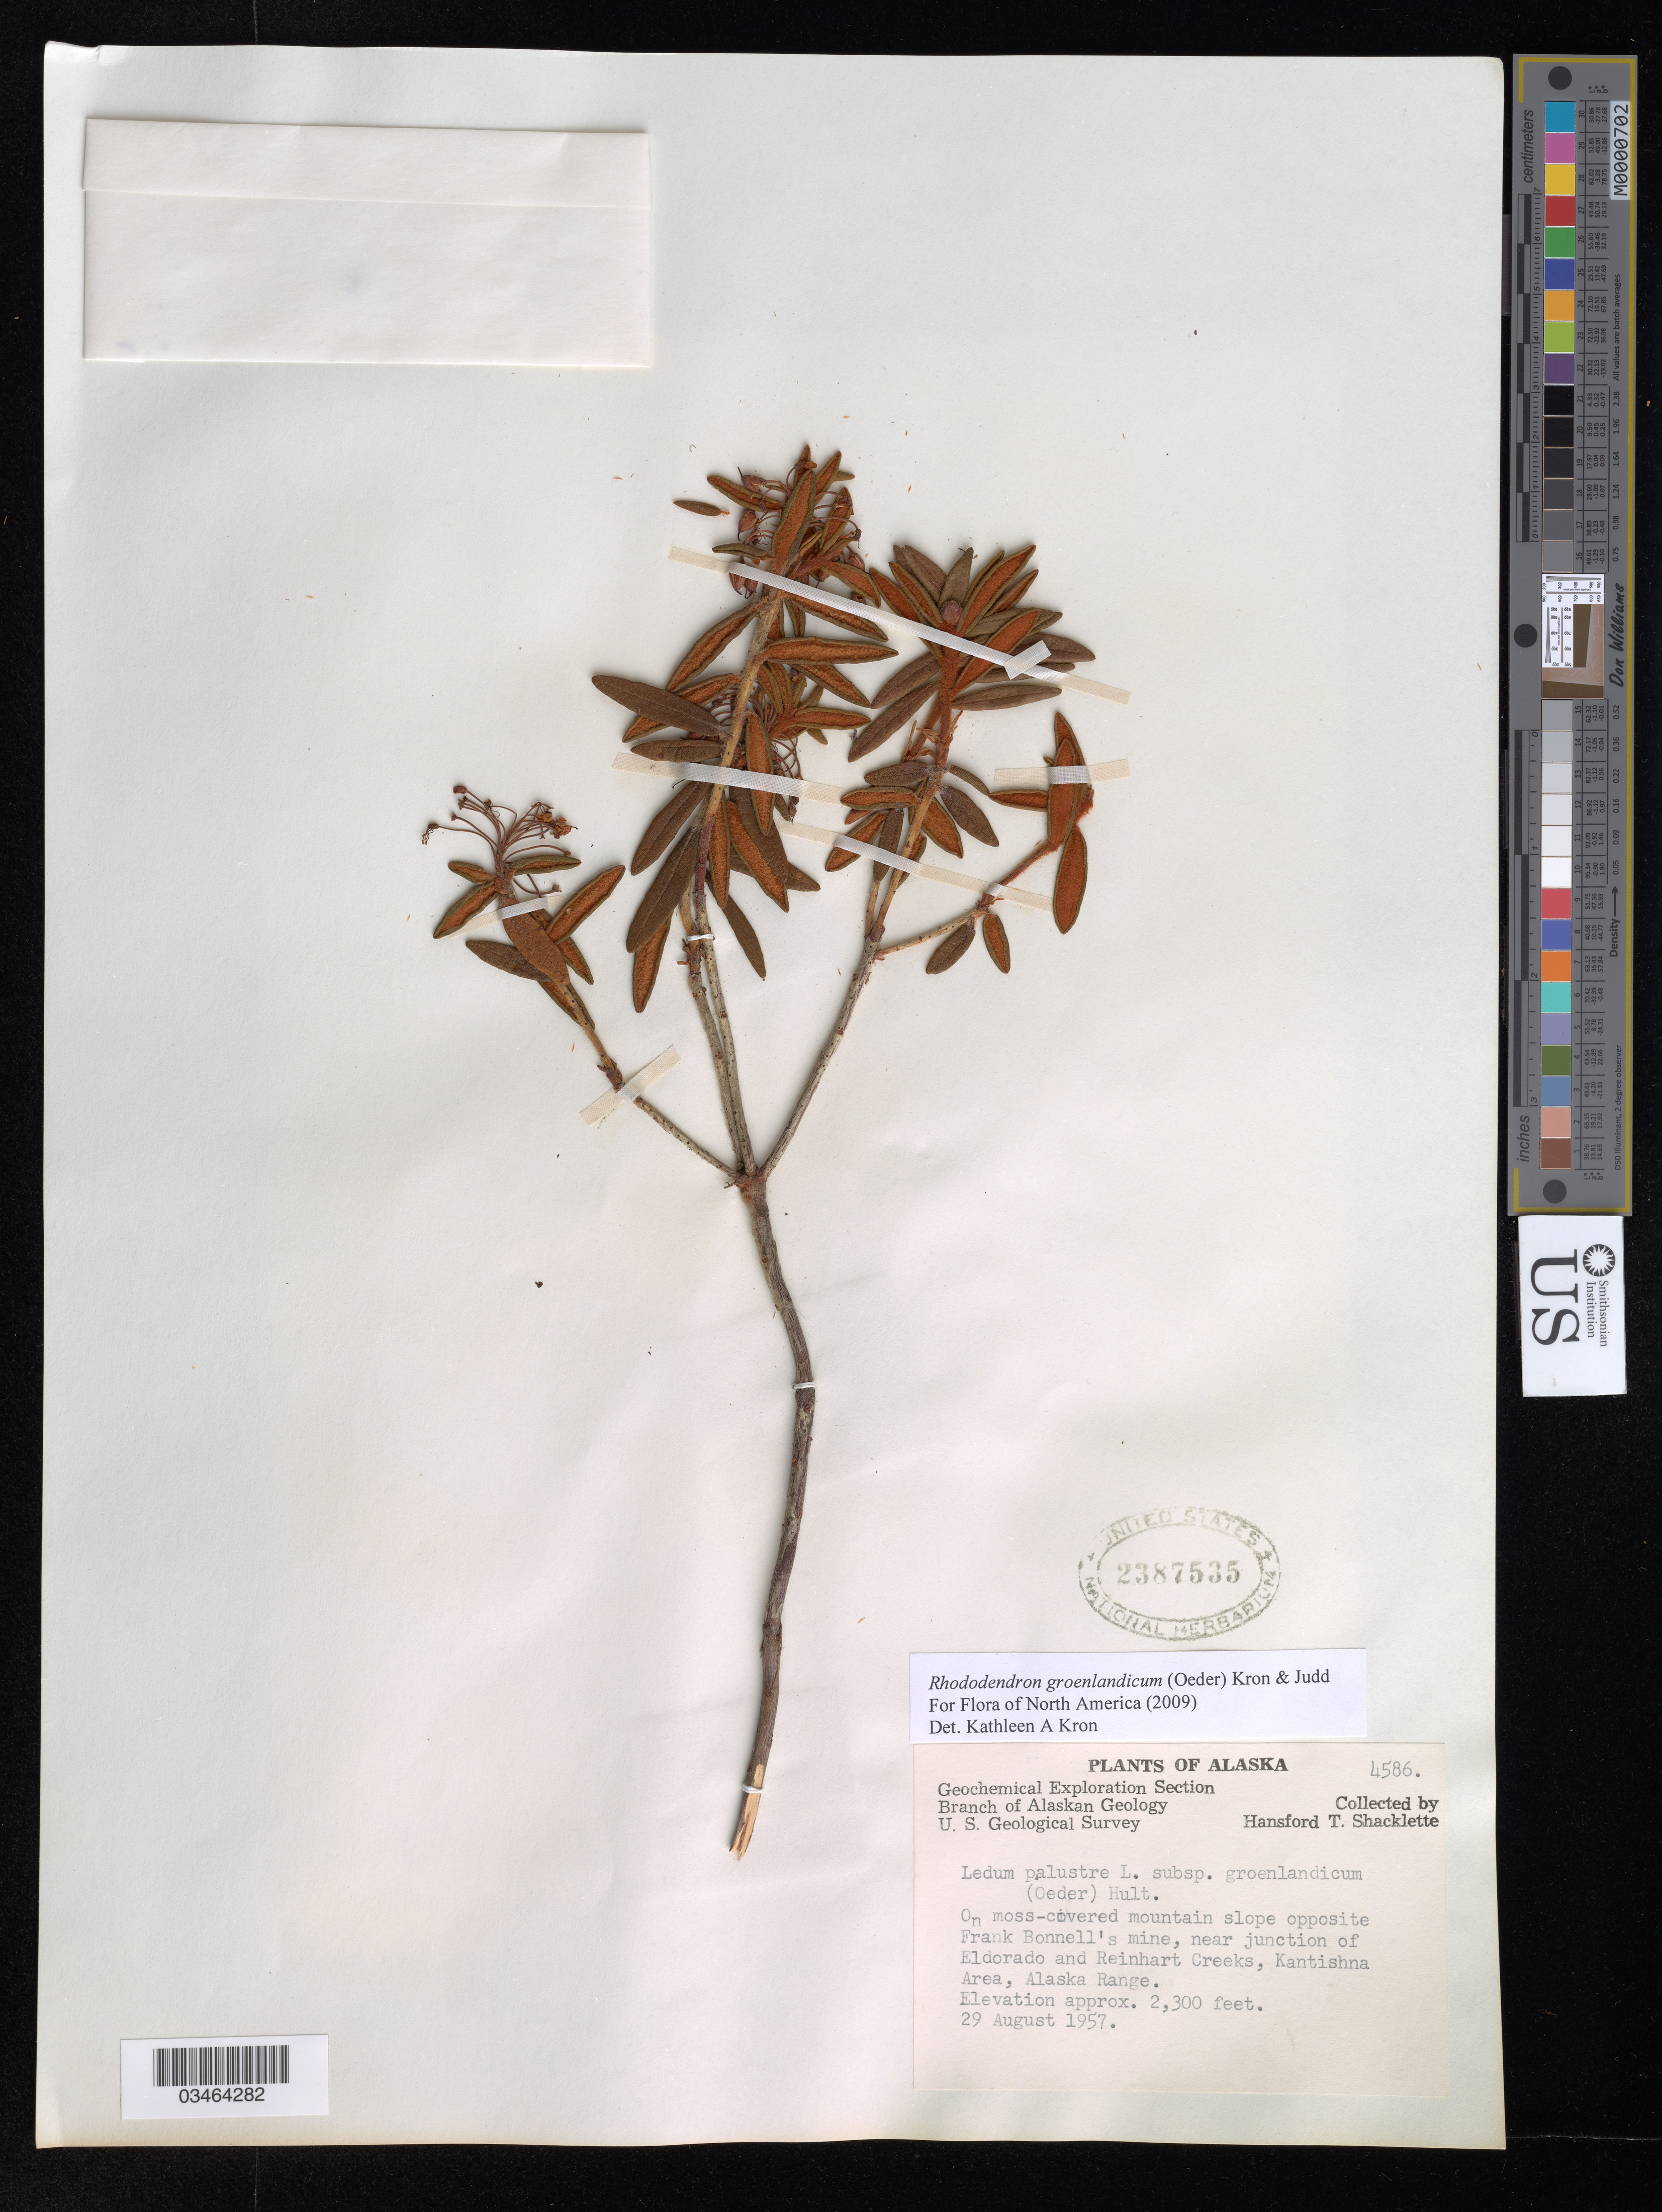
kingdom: Plantae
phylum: Tracheophyta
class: Magnoliopsida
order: Ericales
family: Ericaceae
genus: Rhododendron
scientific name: Rhododendron groenlandicum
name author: (Oeder) Kron & Judd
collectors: H. Shacklette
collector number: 4586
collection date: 1957-08-29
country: United States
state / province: Alaska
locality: U. S. Geological Survey.? On moss-covered mountain slope opposite Frank Bonnell's mine, near junction of Eldorado and Reinhart Creeks, Kantishna Area, Alaska Range.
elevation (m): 701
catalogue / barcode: US 2387535